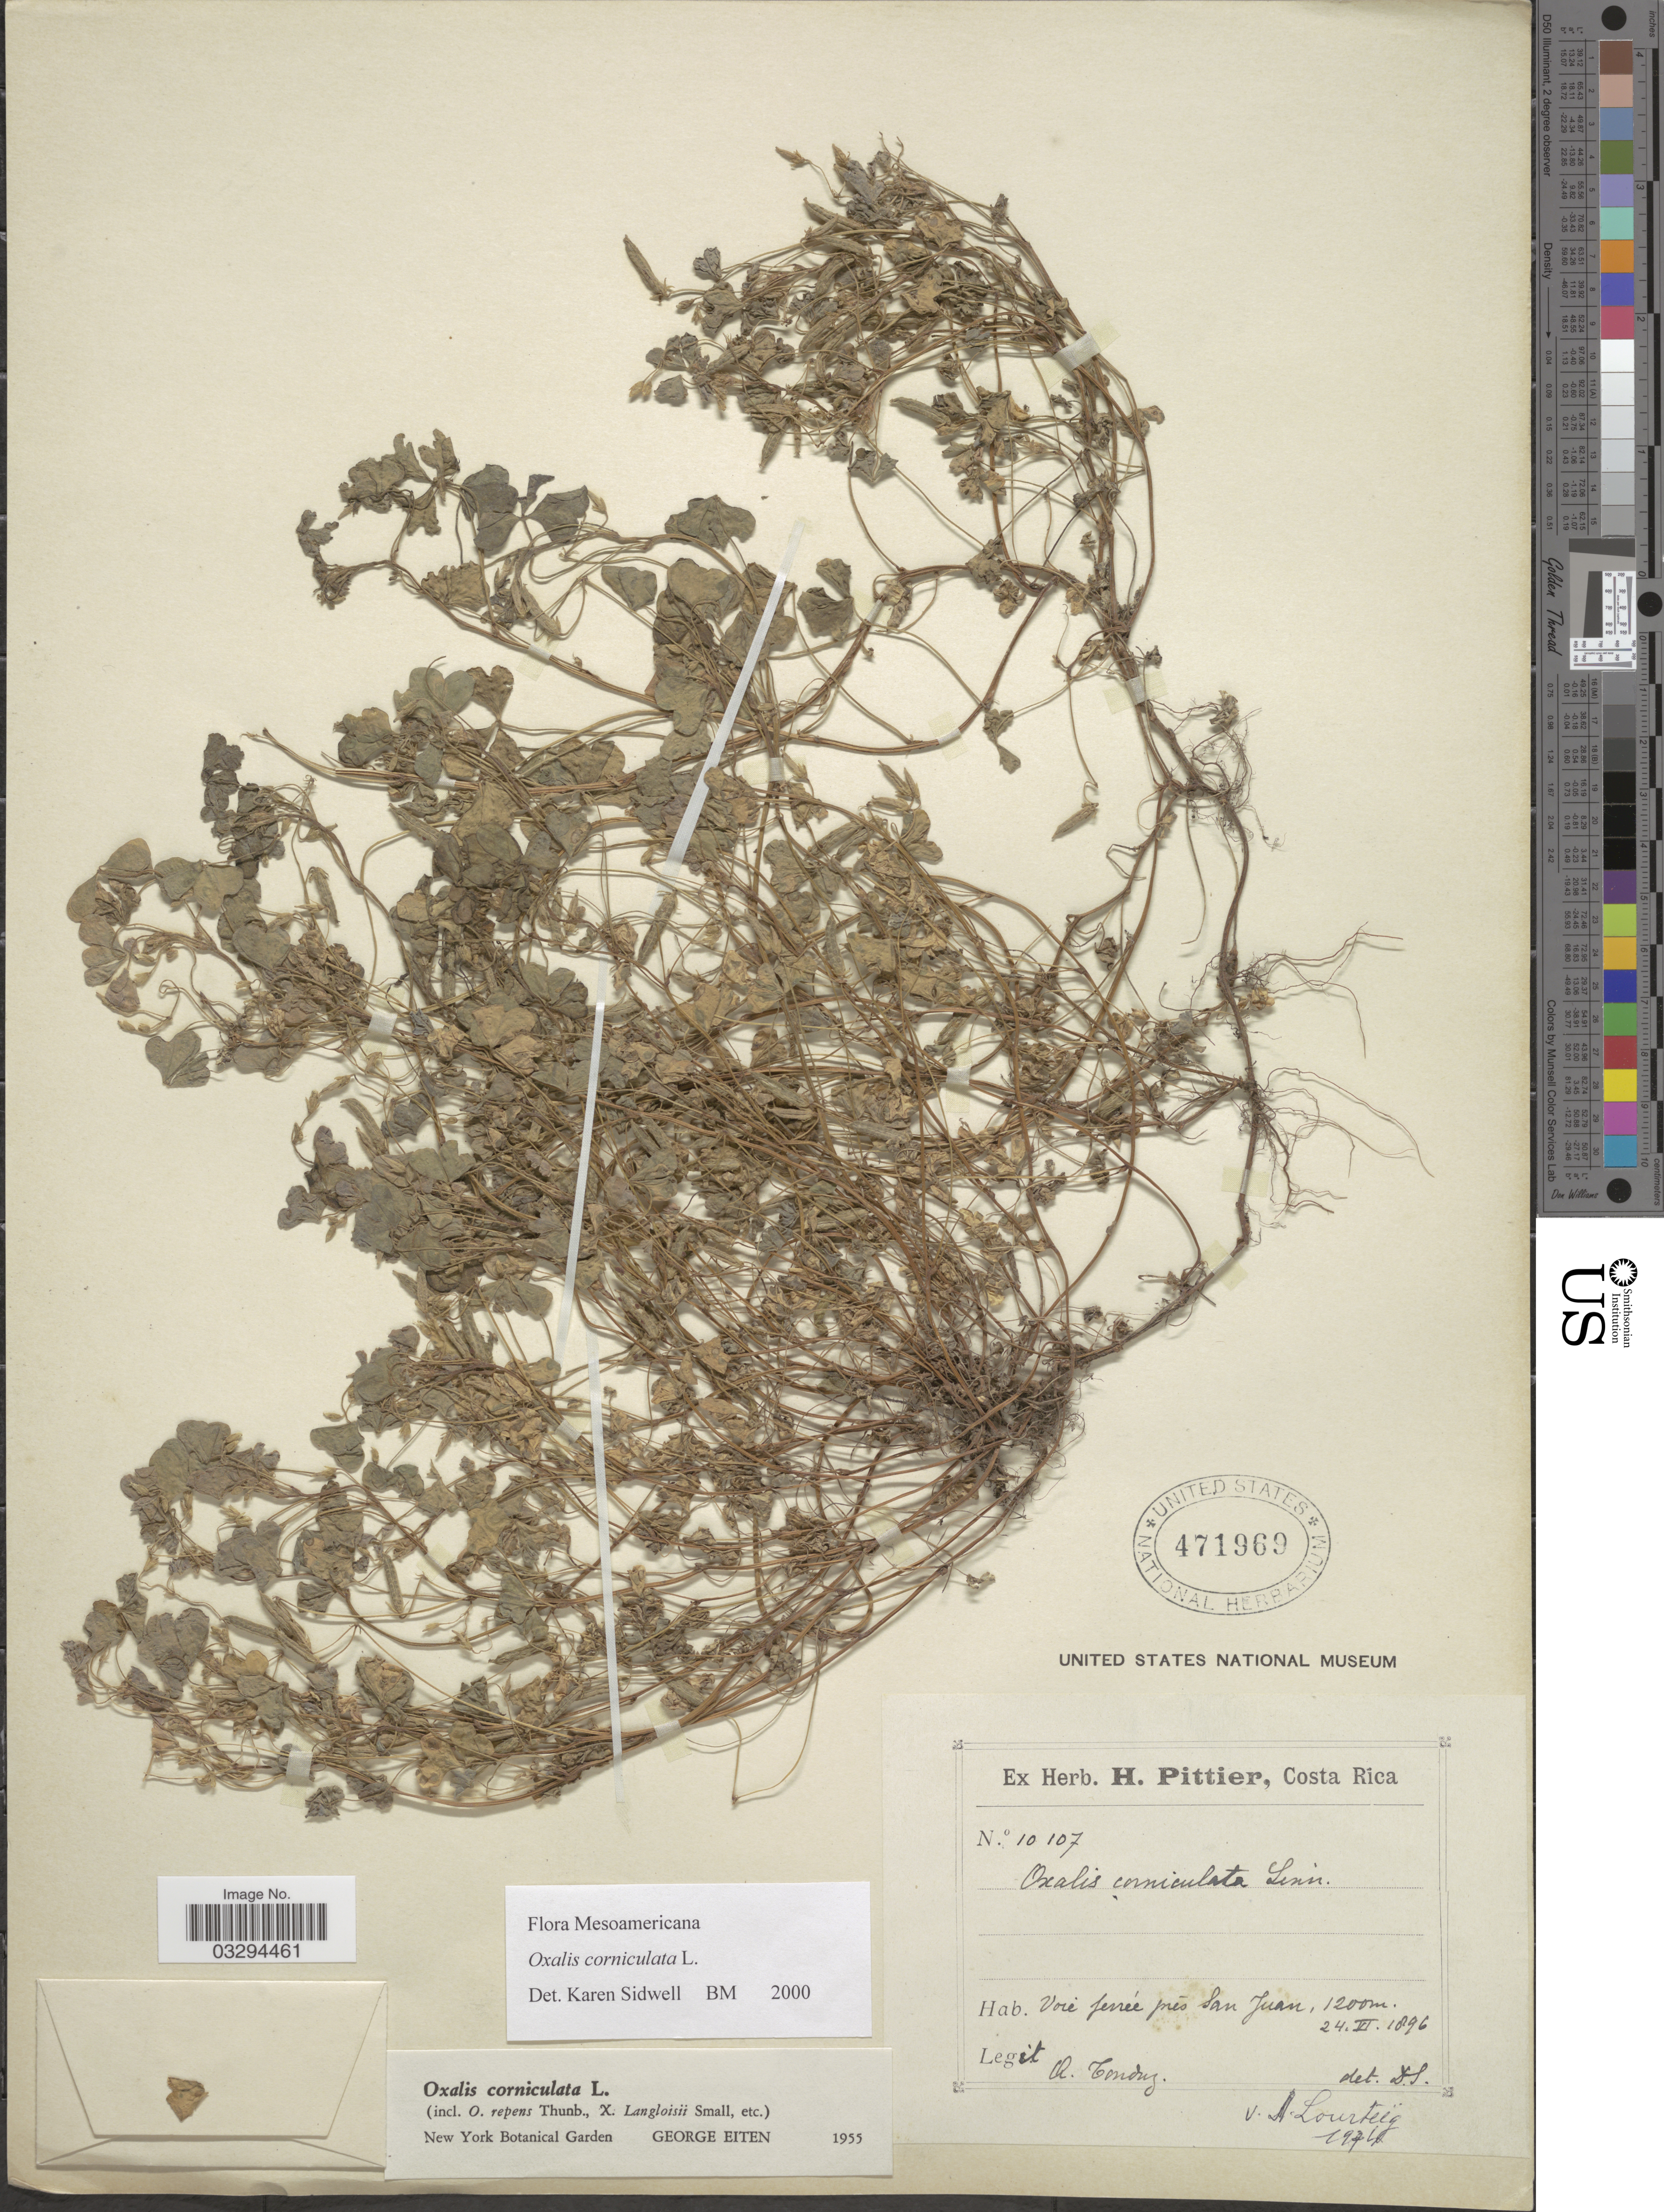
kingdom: Plantae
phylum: Tracheophyta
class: Magnoliopsida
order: Oxalidales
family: Oxalidaceae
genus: Oxalis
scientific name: Oxalis corniculata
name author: L.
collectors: A. Tonduz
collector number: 10107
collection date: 1896-06-24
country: Costa Rica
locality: Voie ferrée prés San Juan.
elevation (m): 1200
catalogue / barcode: US 471969